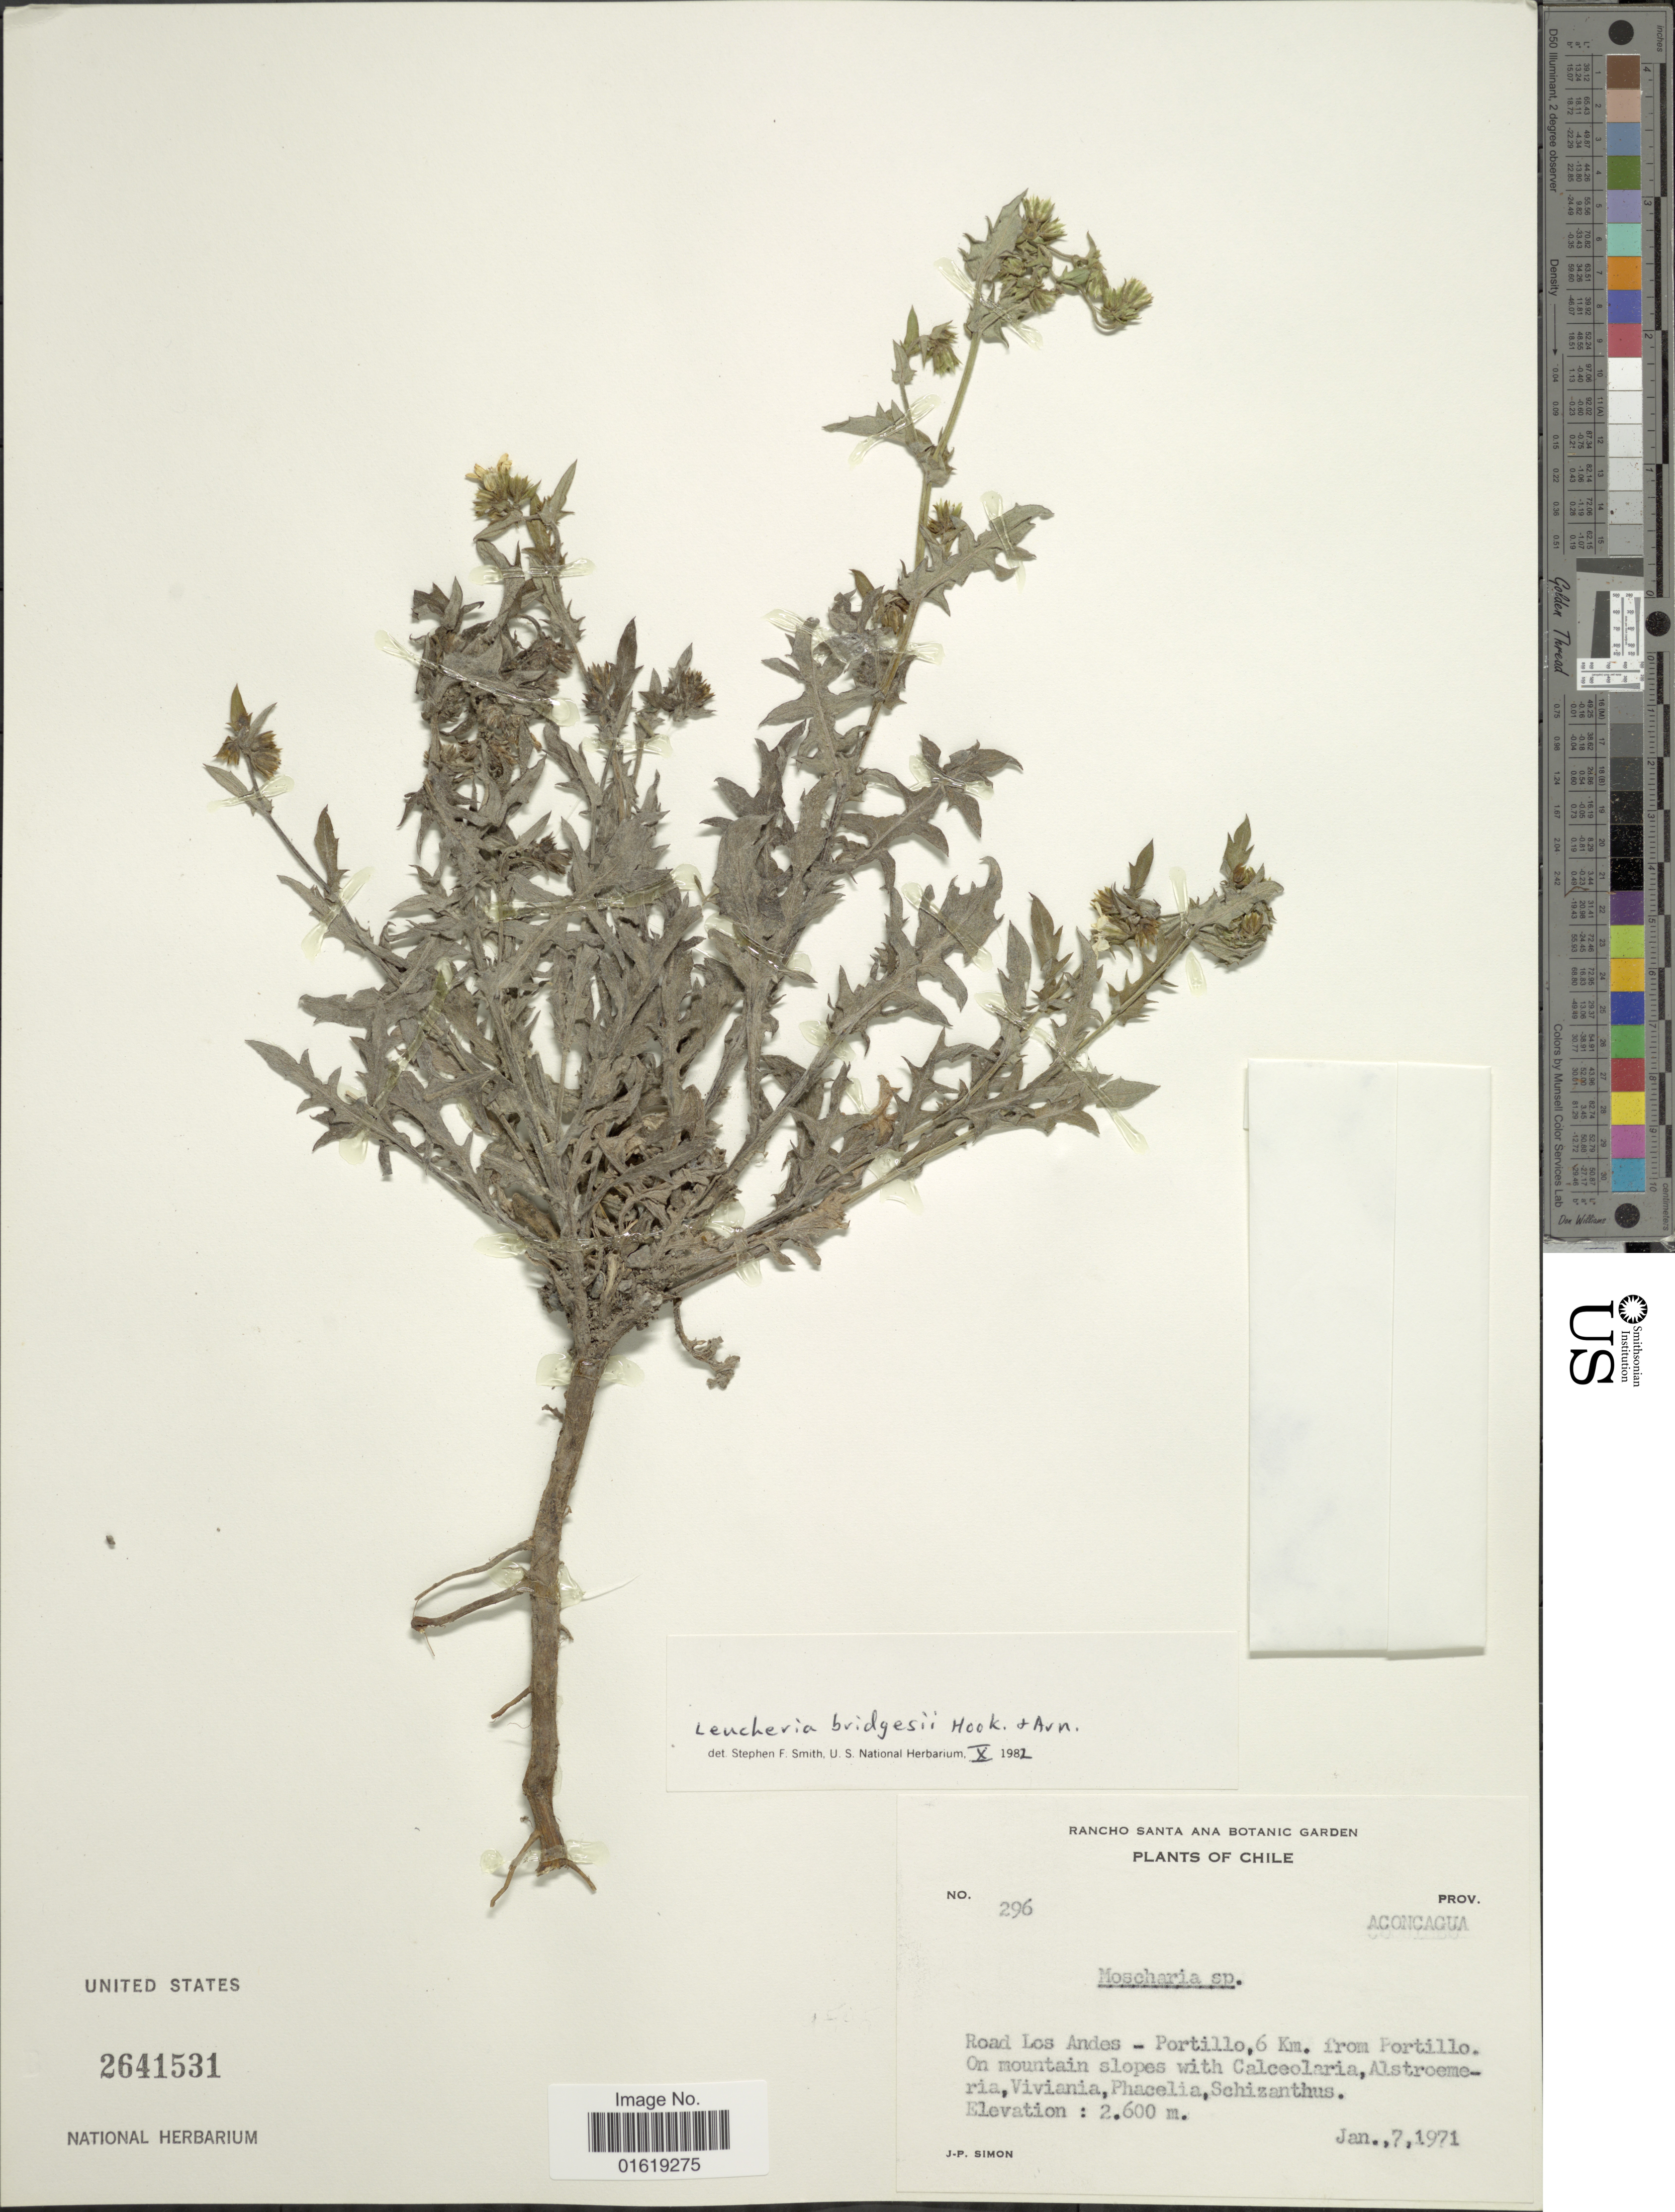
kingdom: Plantae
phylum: Tracheophyta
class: Magnoliopsida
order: Asterales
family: Asteraceae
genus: Leucheria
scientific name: Leucheria bridgesii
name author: Hook. & Arn.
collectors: J.-P. Simon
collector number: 296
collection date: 1971-01-07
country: Chile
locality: Prov. Aconcagua. Road Los Andes - Portillo, 6 Km. from Portillo.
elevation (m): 2600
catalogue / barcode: US 2641531